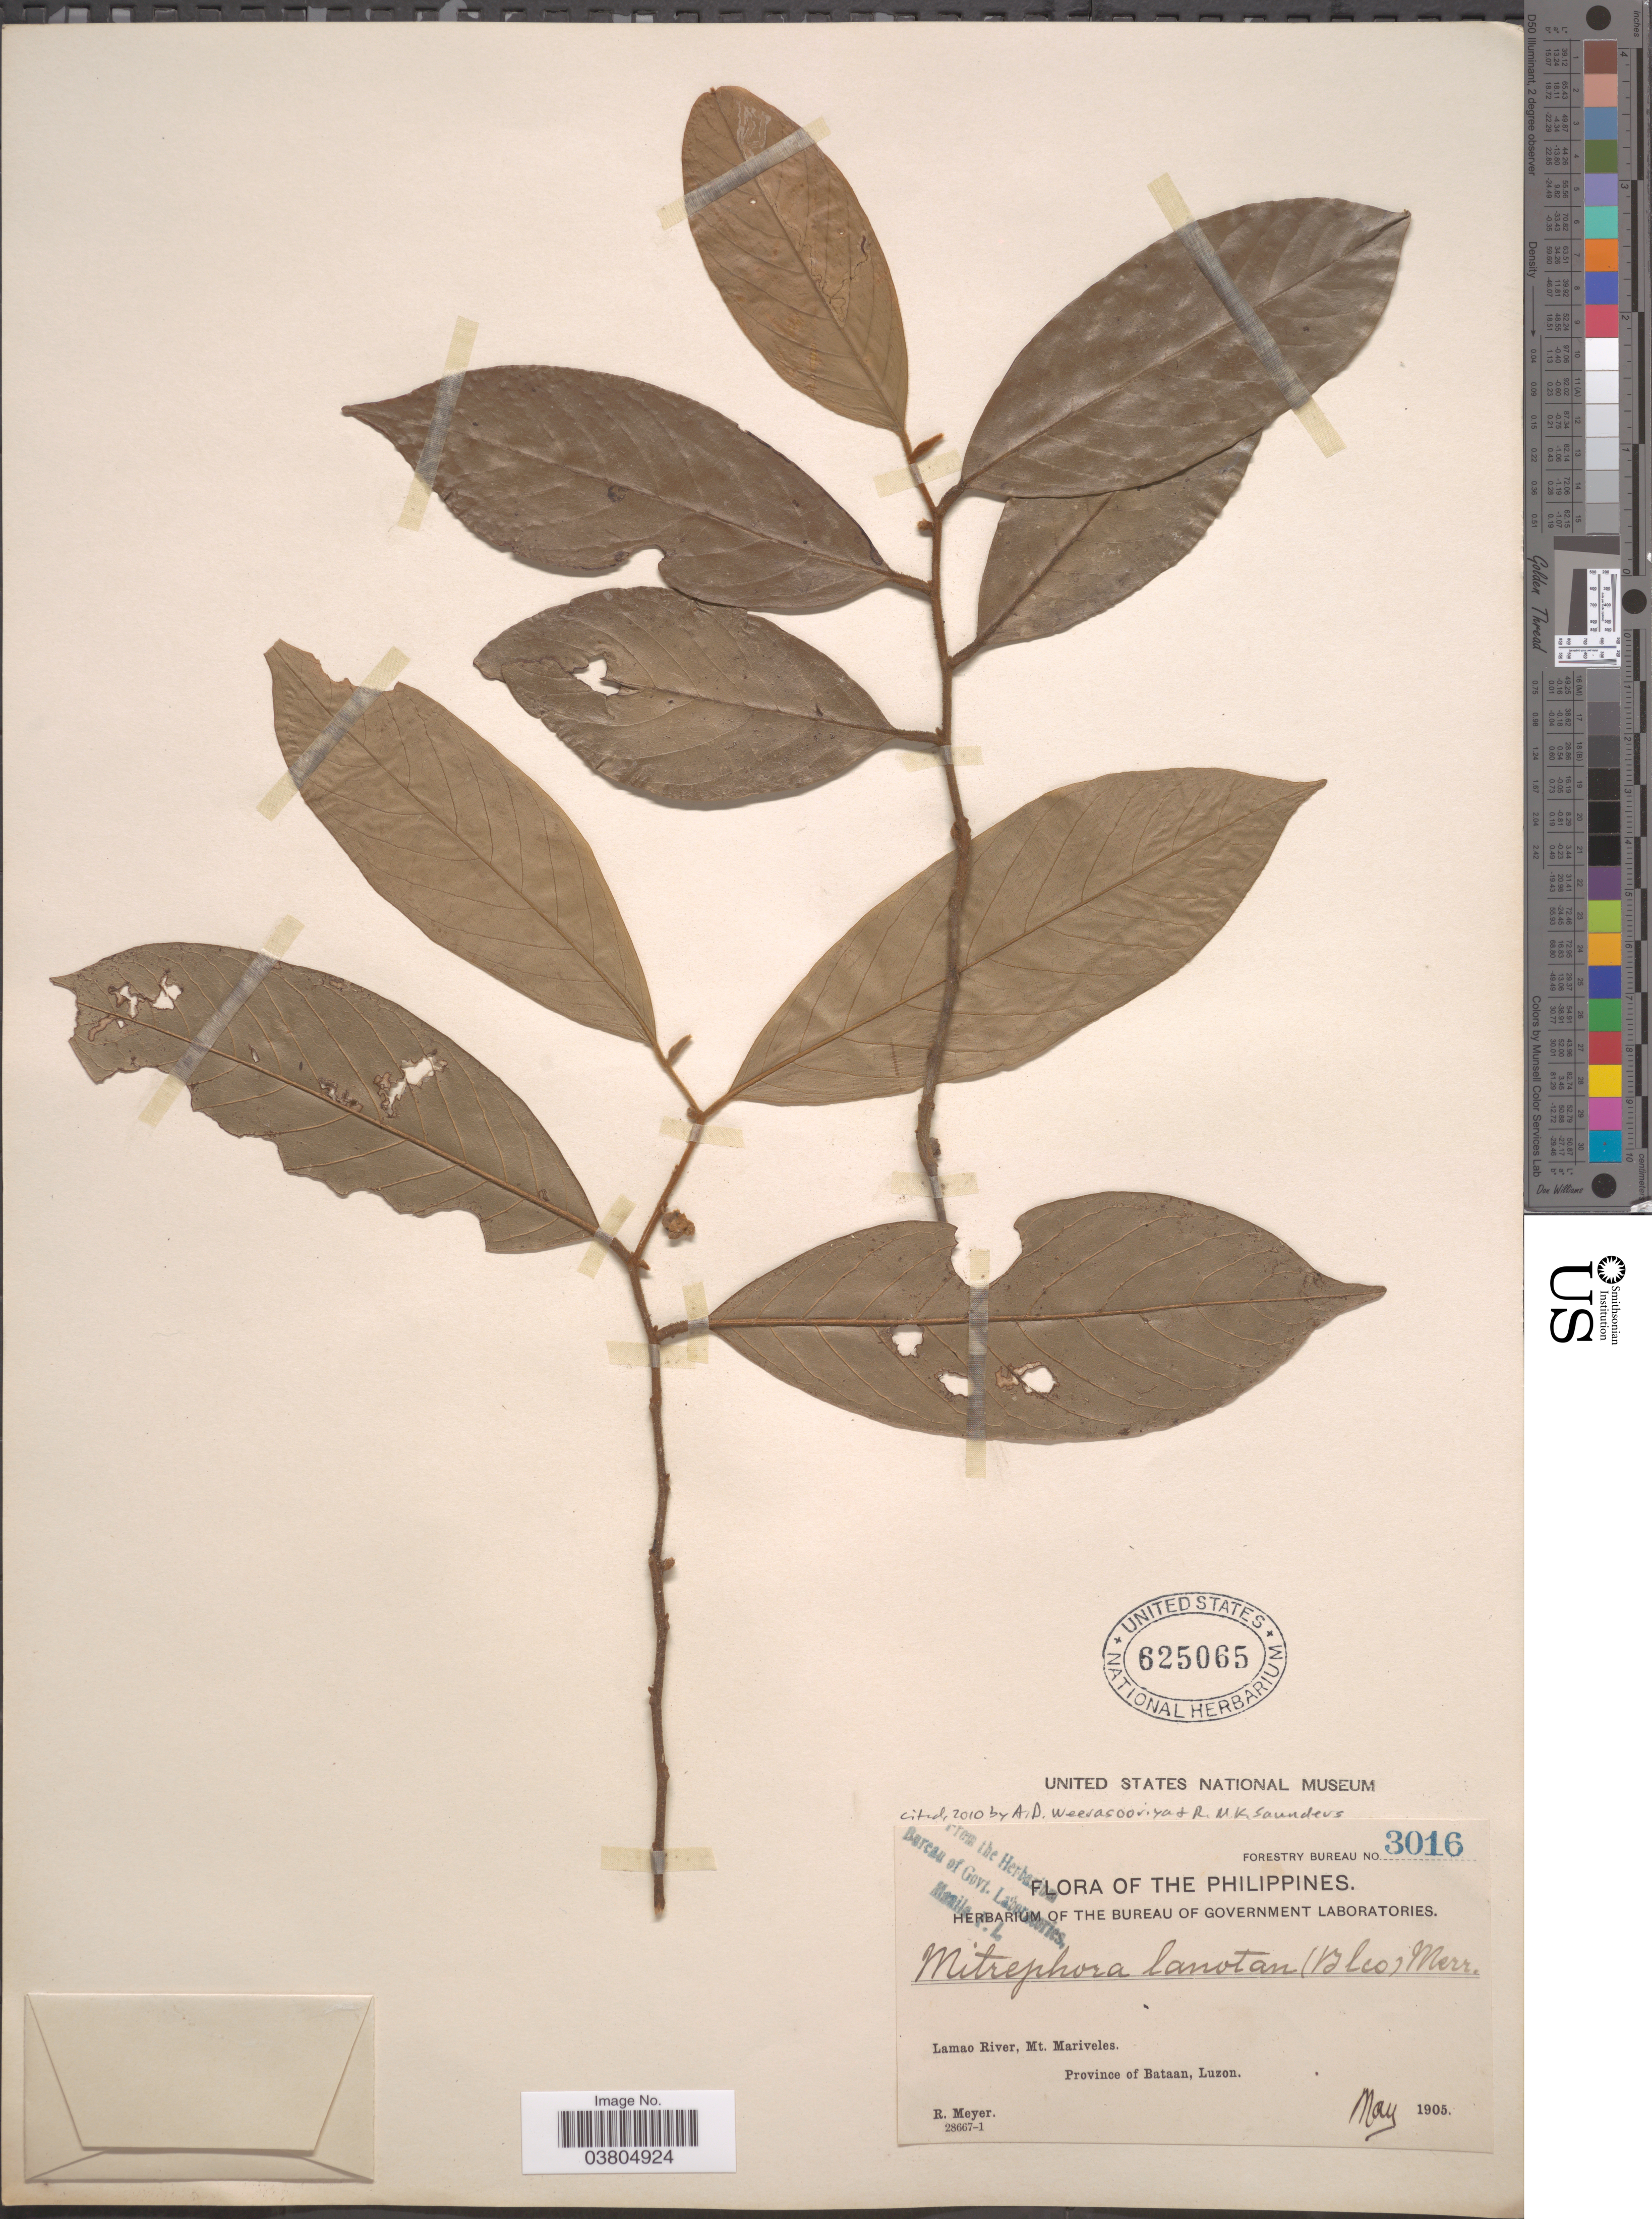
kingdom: Plantae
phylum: Tracheophyta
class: Magnoliopsida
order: Magnoliales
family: Annonaceae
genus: Mitrephora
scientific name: Mitrephora lanotan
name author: (Blanco) Merr.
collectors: R. Meyer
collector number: Forestry Bureau 3016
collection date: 1905-05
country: Philippines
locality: Lamao River, Mt. Mariveles, Province of Bataan, Luzon.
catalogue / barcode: US 625065